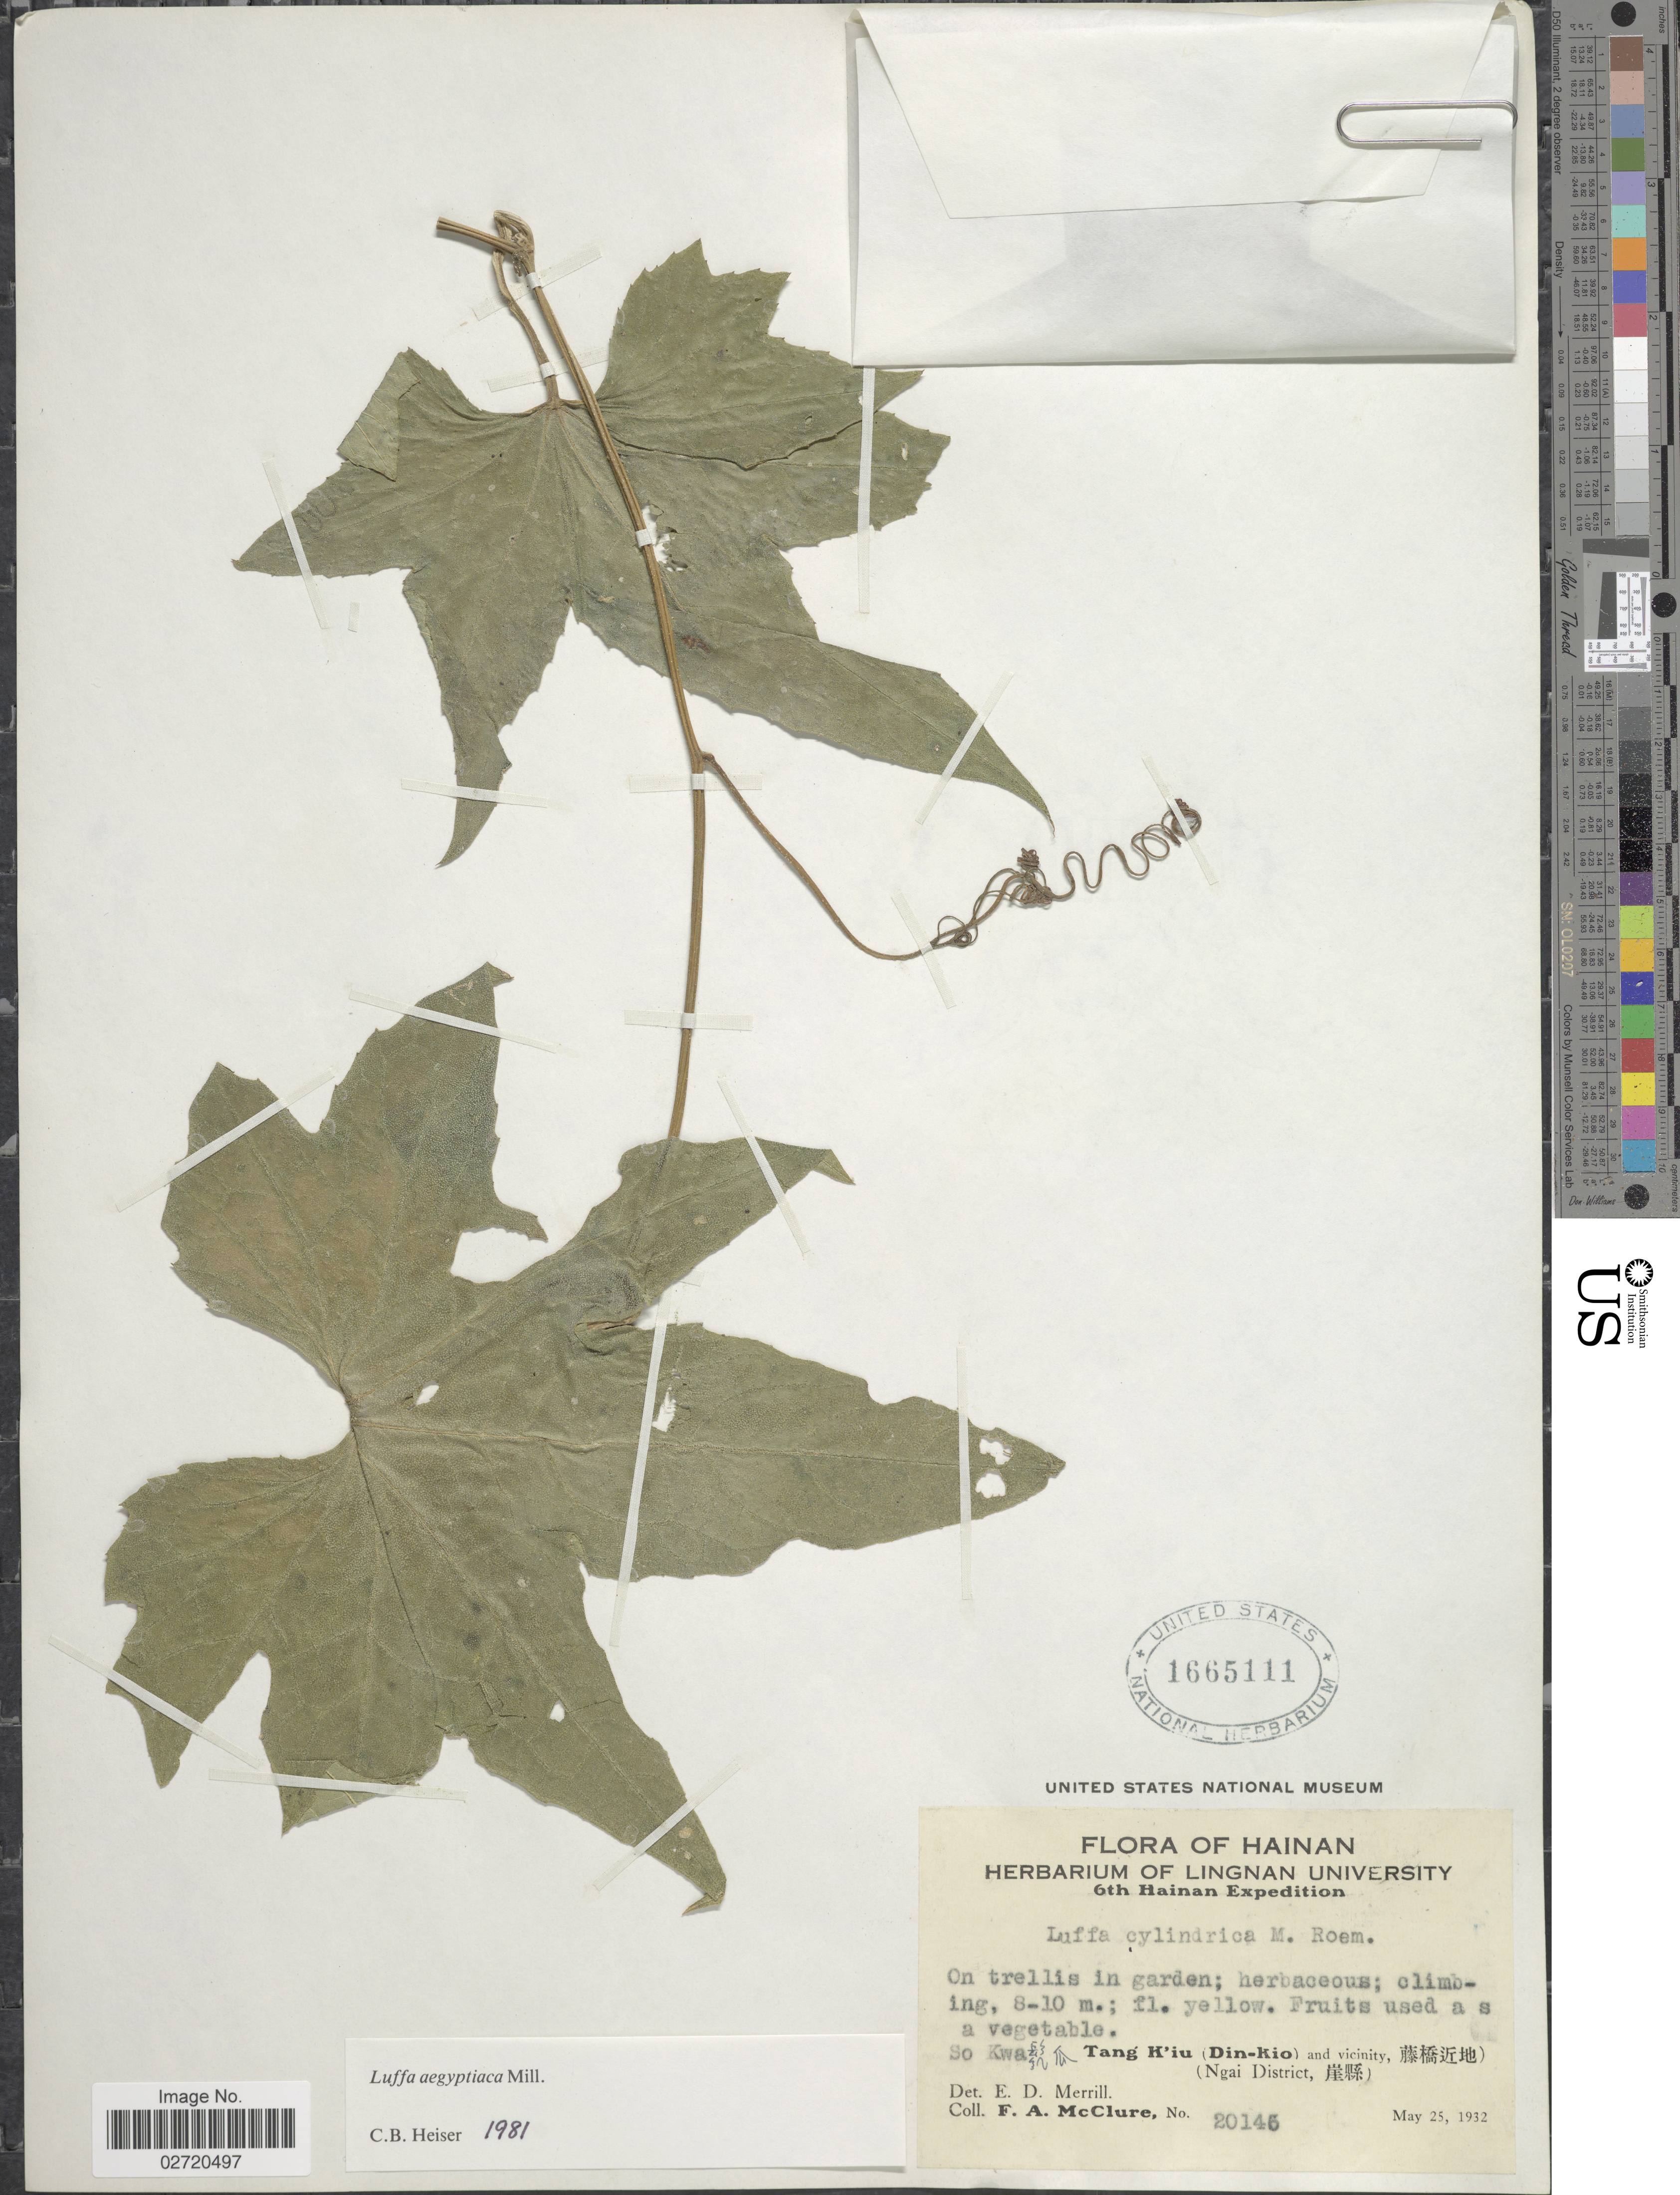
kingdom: Plantae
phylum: Tracheophyta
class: Magnoliopsida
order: Cucurbitales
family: Cucurbitaceae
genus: Luffa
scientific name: Luffa aegyptiaca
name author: Mill.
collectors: F. A. McClure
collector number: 20146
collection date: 1932-05-25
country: China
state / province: Hainan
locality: So KwaTang K'iu (Din-kio) and vicinity. (Ngai District)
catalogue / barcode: US 1665111